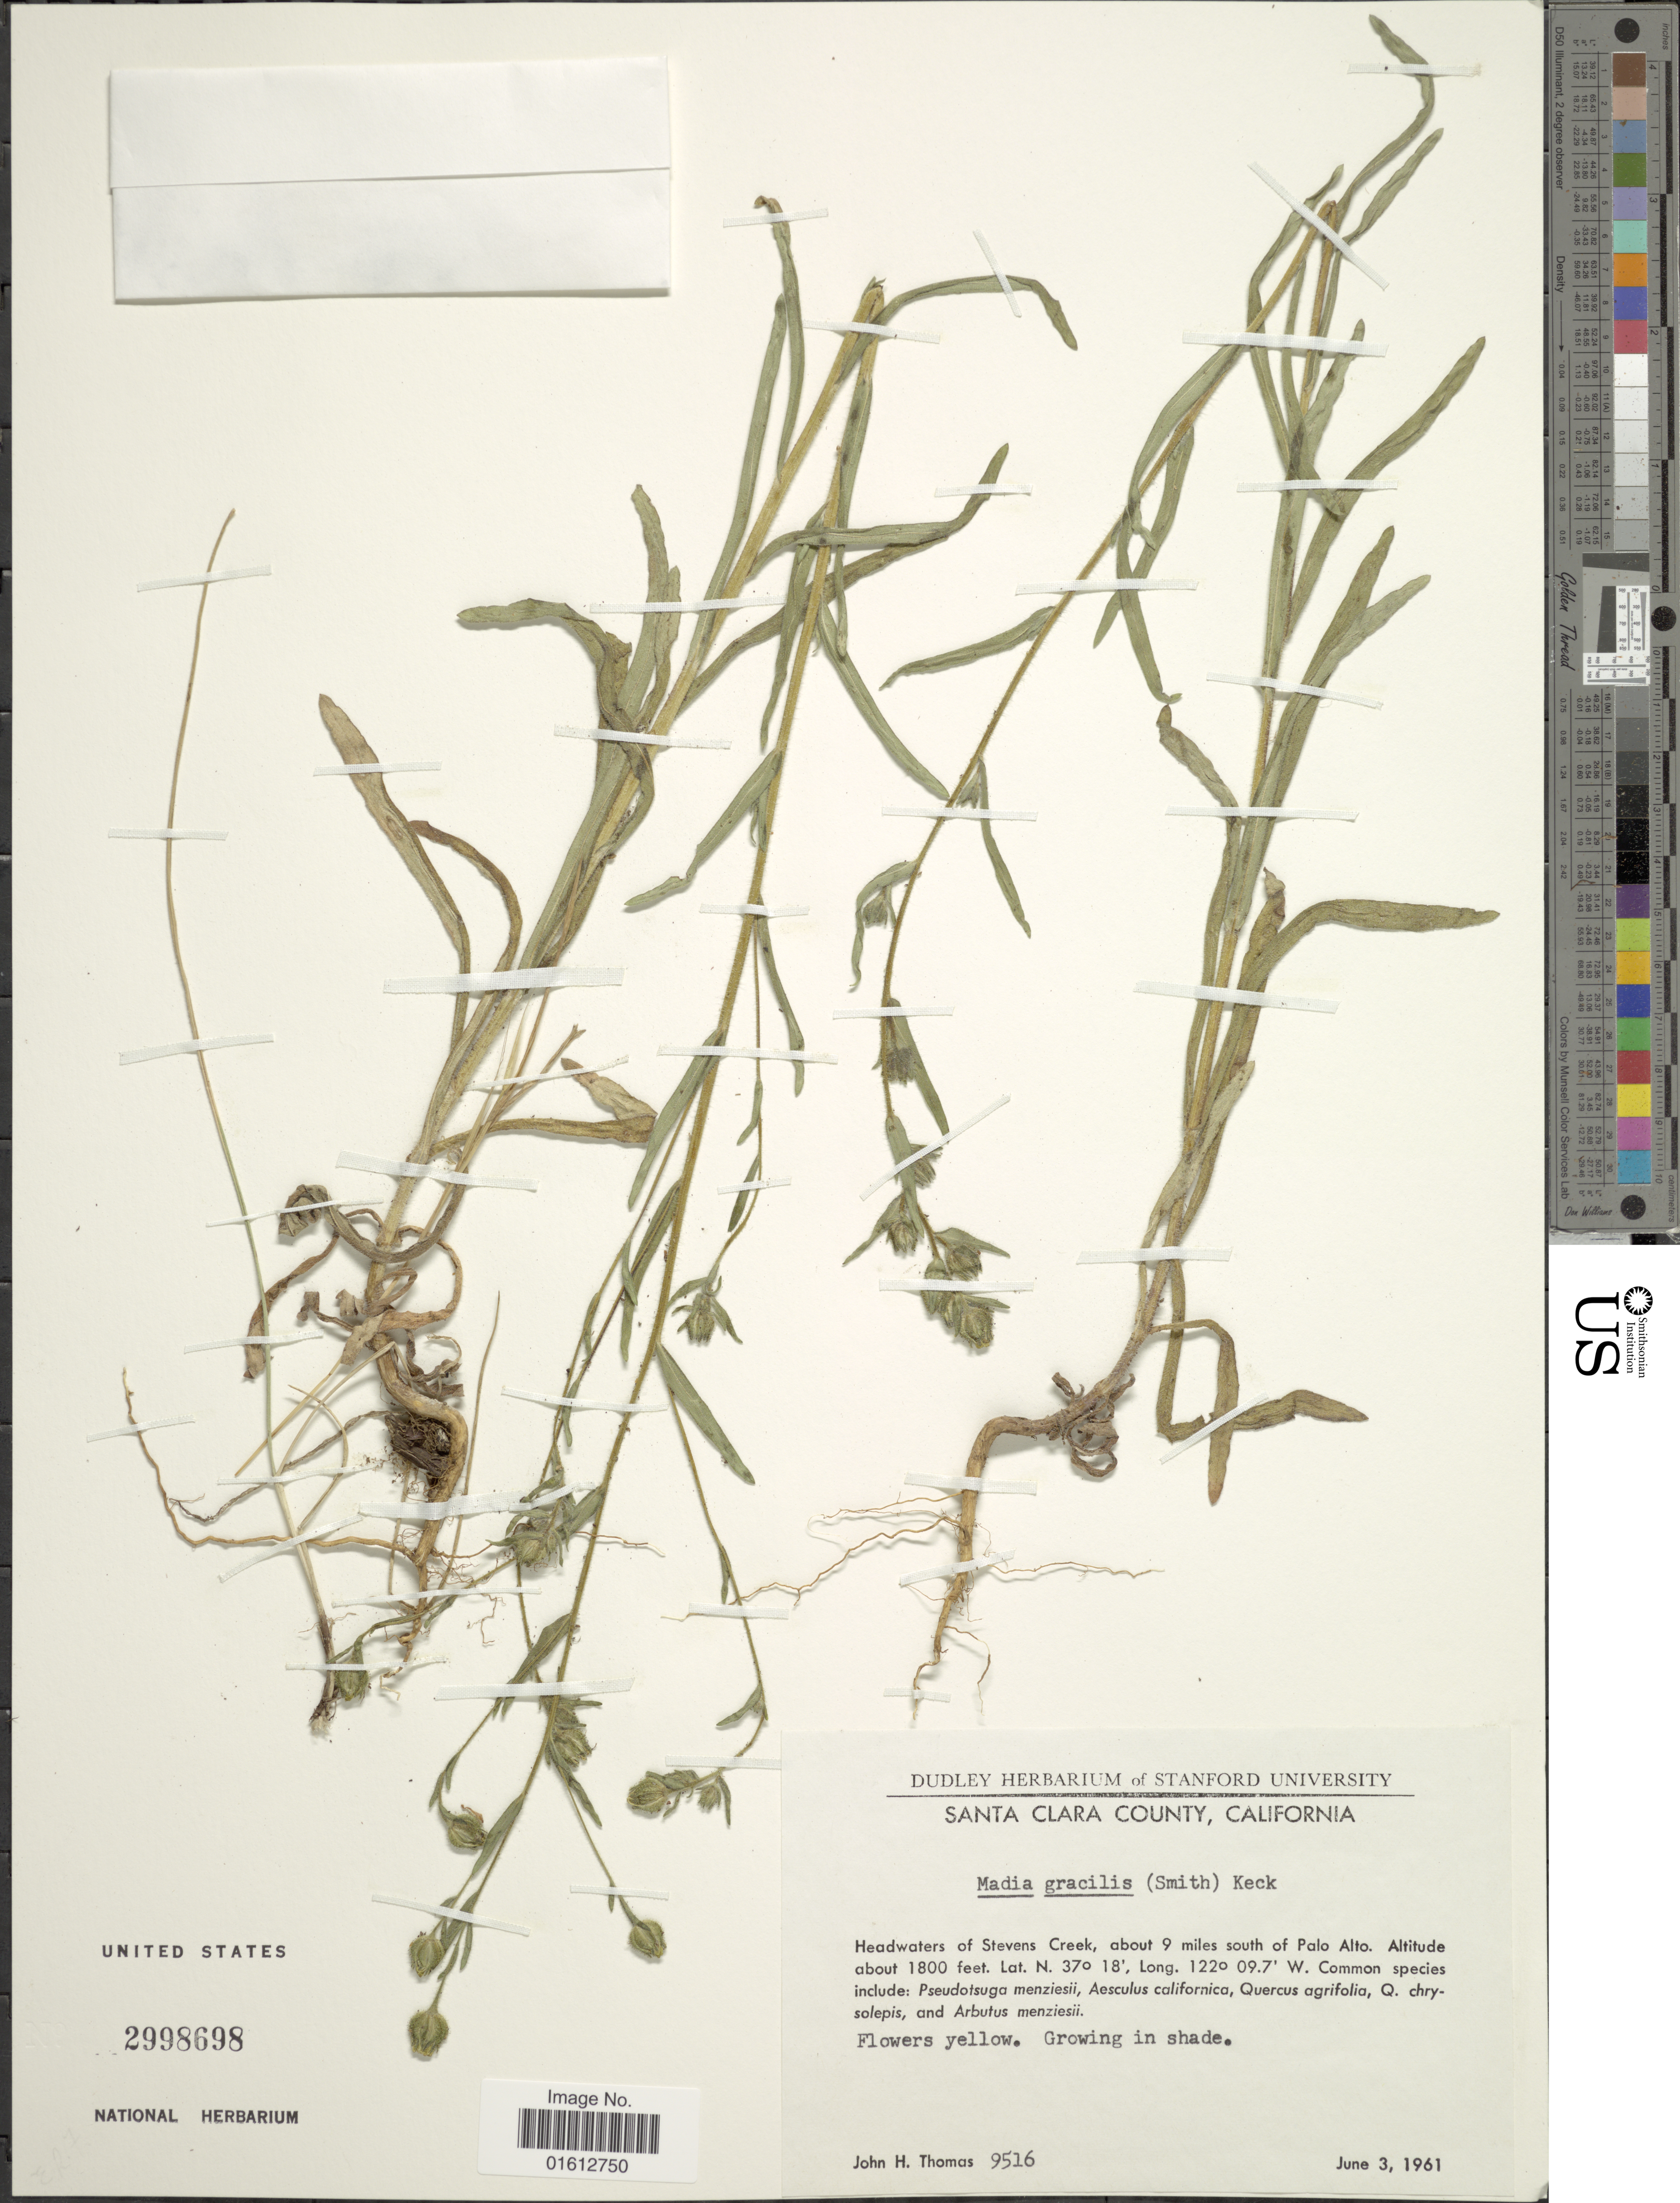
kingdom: Plantae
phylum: Tracheophyta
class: Magnoliopsida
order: Asterales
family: Asteraceae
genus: Madia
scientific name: Madia gracilis subsp. gracilis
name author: (Sm.) D.D. Keck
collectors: J. H. Thomas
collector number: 9516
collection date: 1961-06-03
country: United States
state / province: California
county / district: Santa Cruz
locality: California, Santa Cruz County, Headwaters of Steven Creek, about 9 miles south of Palo Alto.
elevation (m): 549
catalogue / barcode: US 2998698